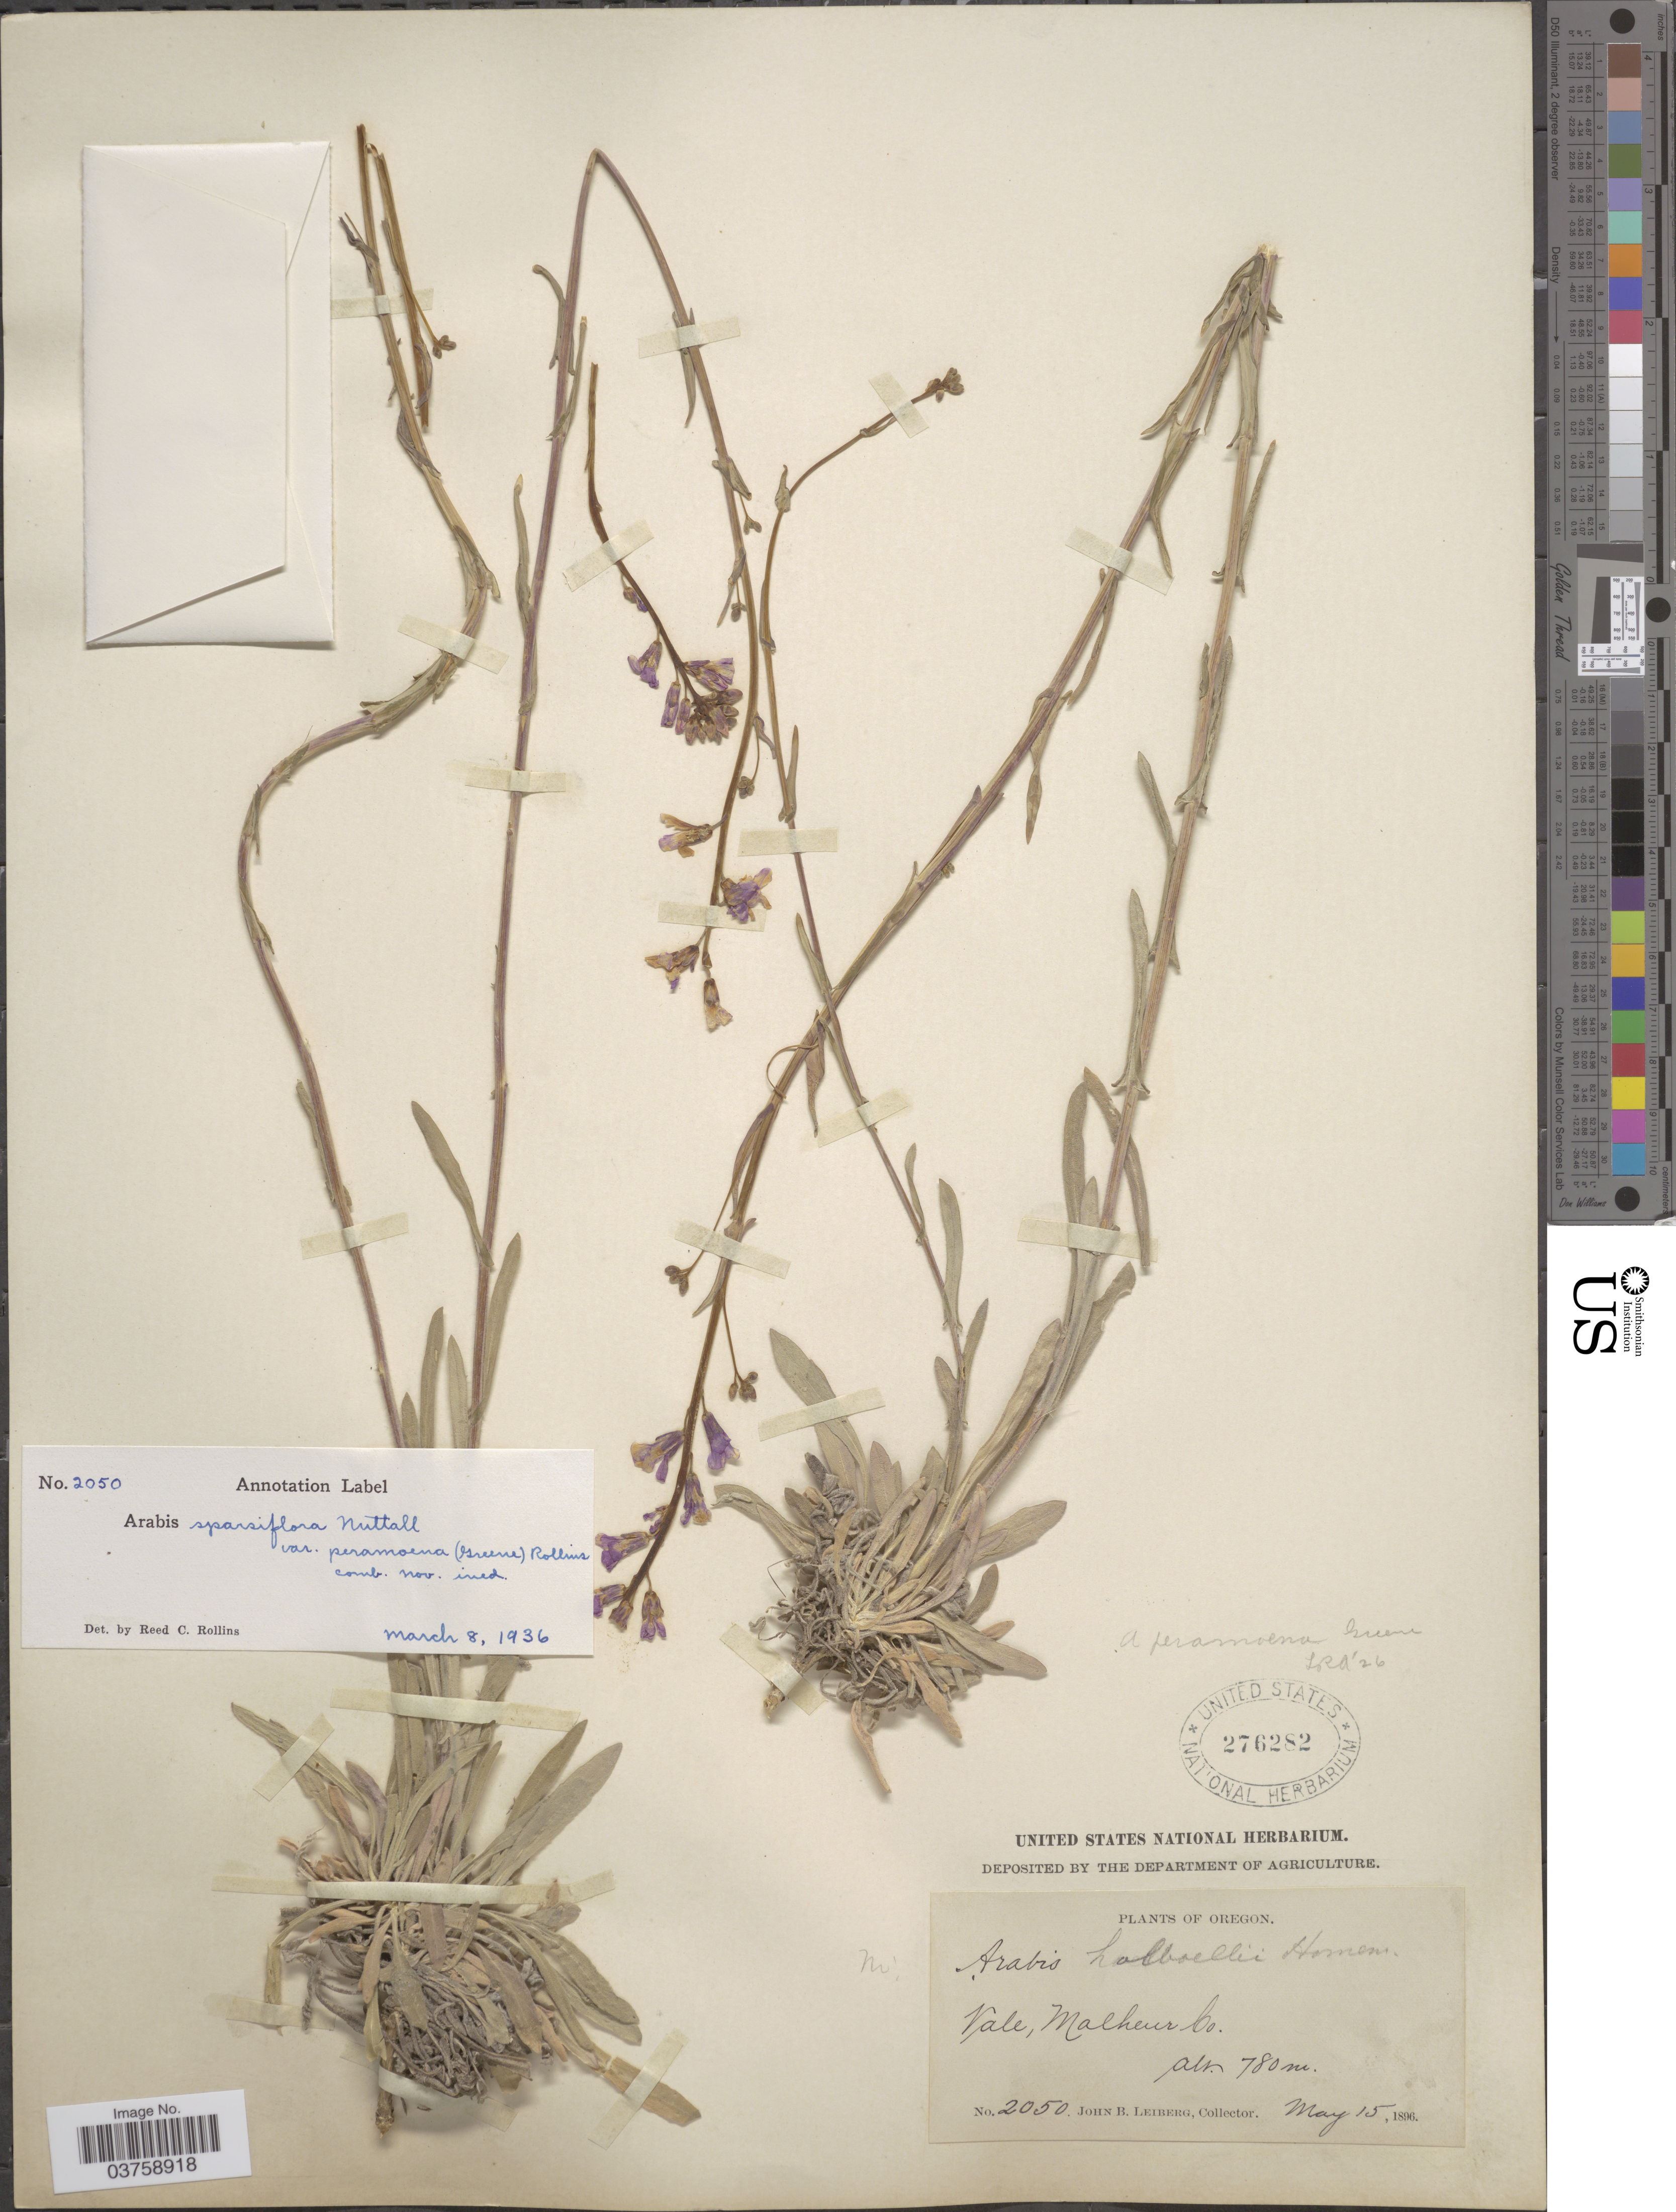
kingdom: Plantae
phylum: Tracheophyta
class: Magnoliopsida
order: Brassicales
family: Brassicaceae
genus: Arabis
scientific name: Arabis sparsiflora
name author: Nutt.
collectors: J. B. Leiberg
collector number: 2050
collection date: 1896-05-15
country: United States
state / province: Oregon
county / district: Malheur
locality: Vale, Malheur Co.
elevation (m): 780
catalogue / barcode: US 276282